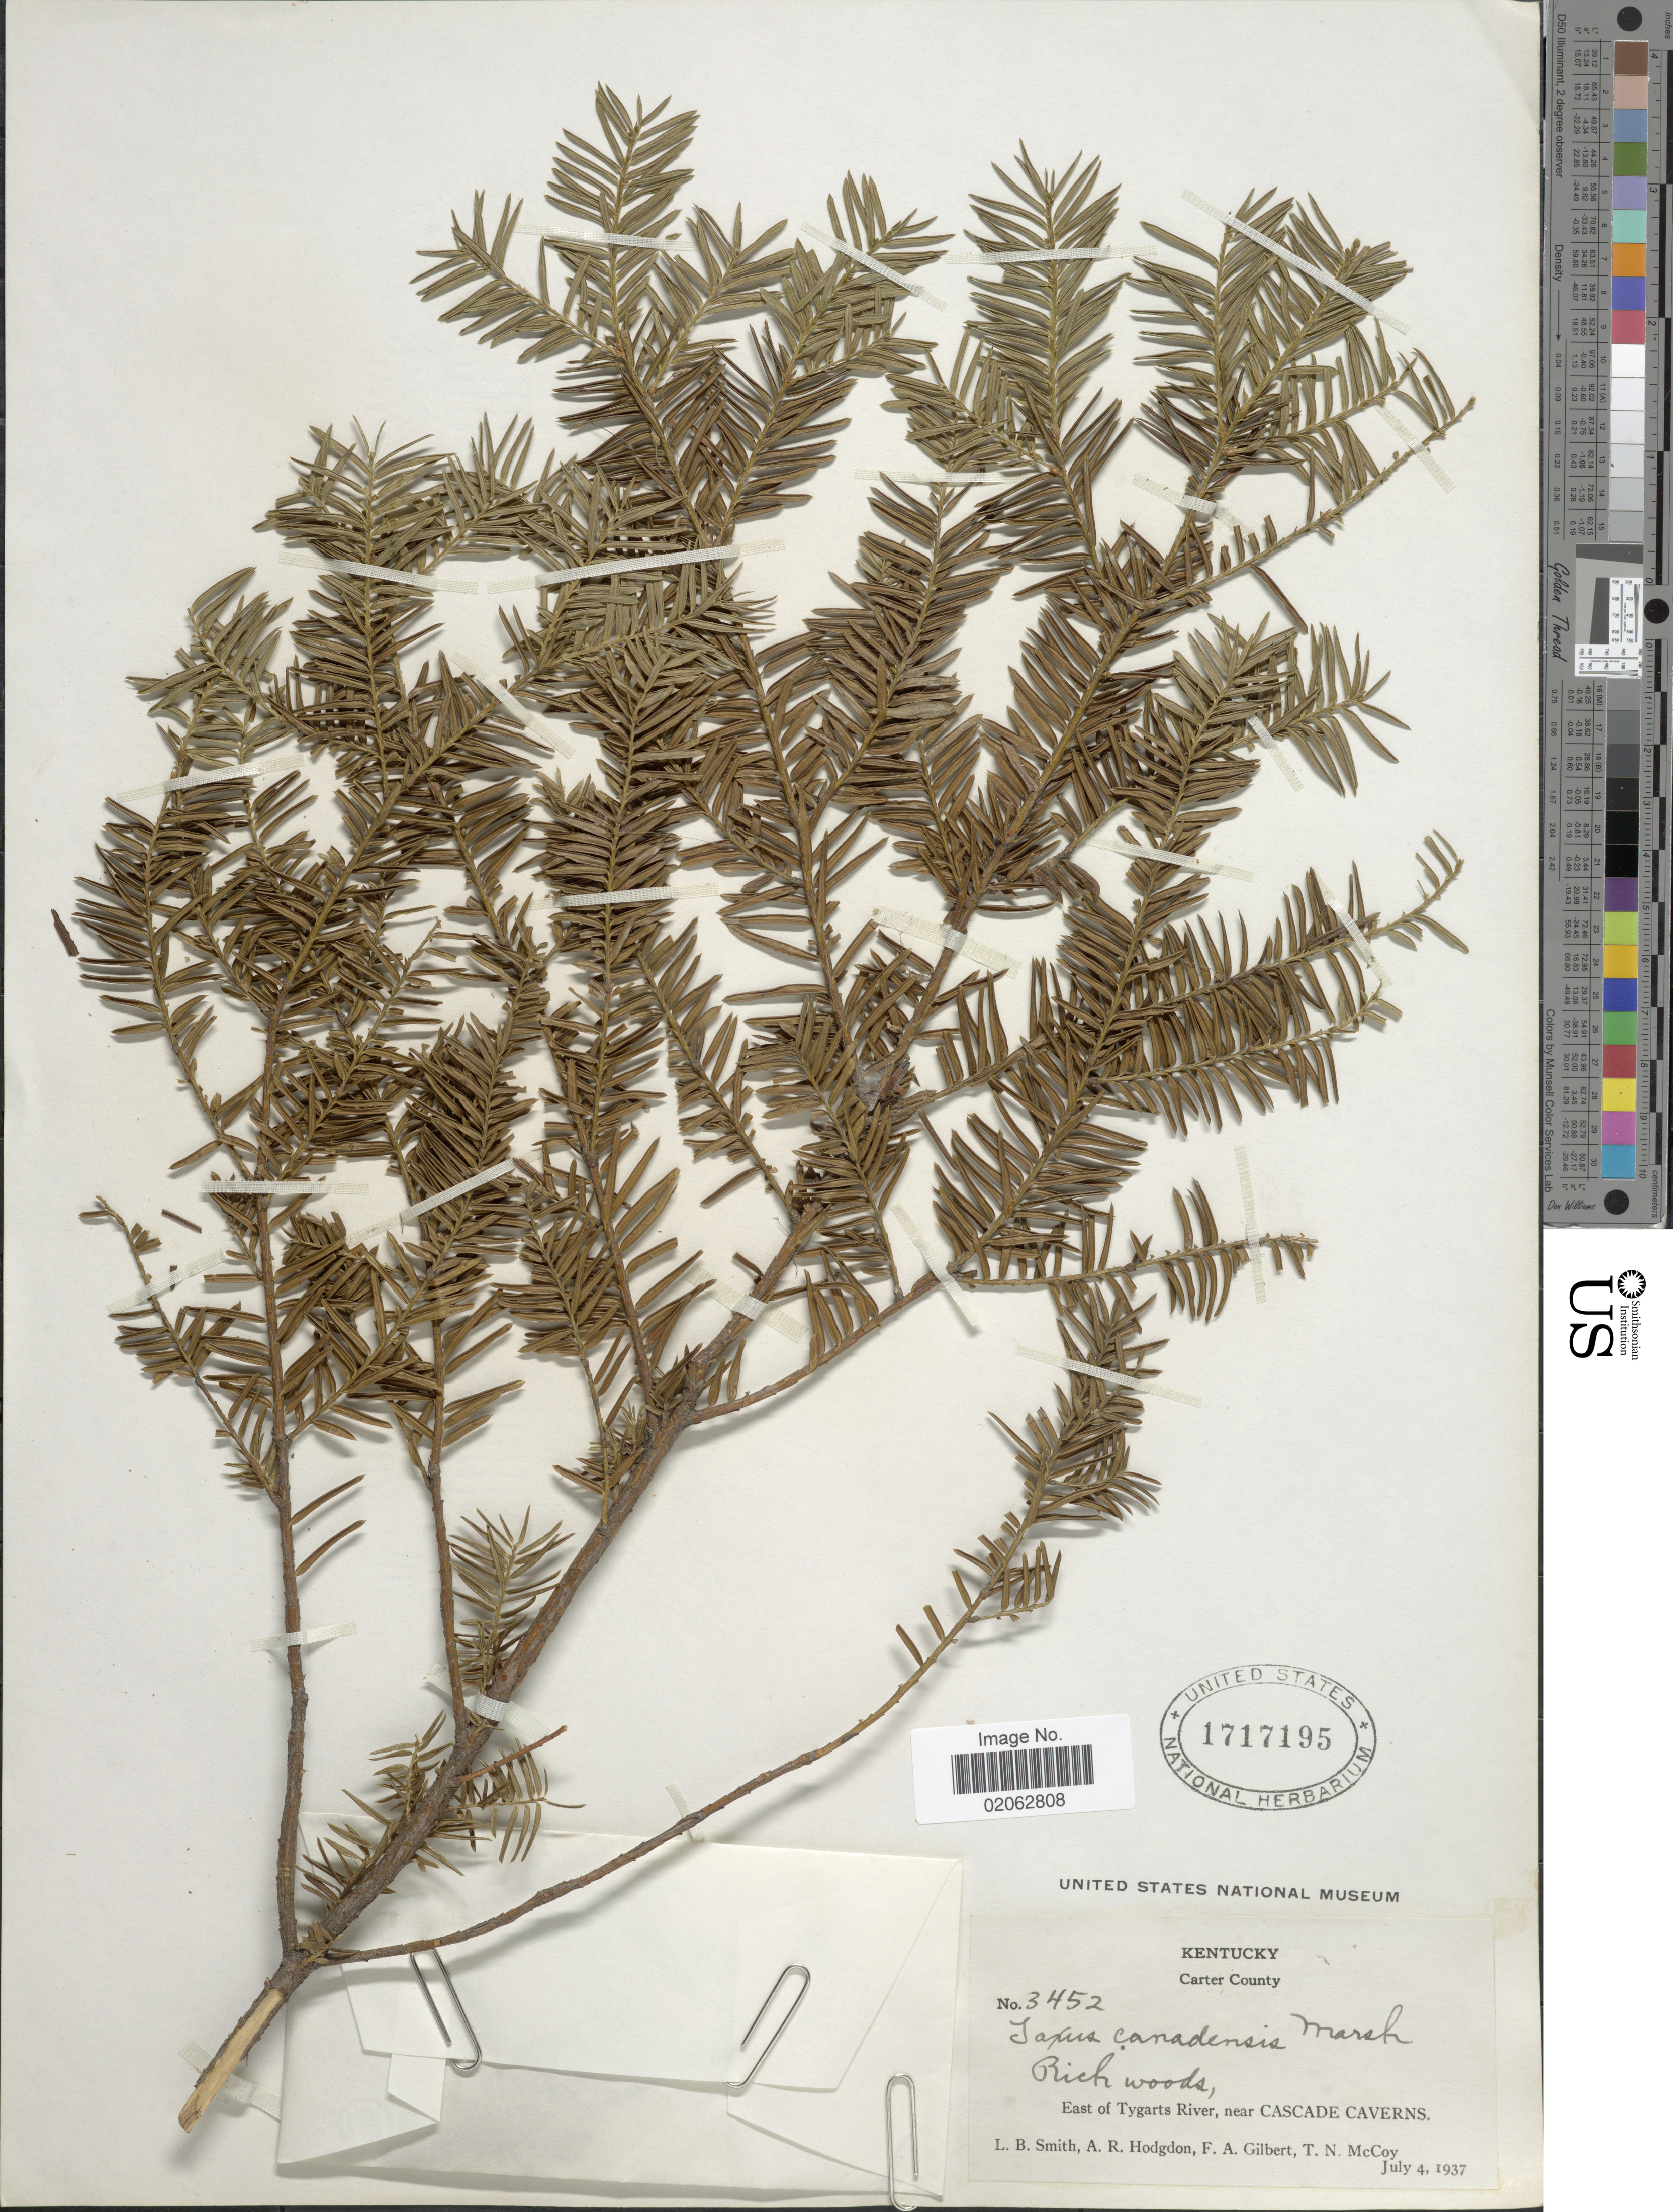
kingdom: Plantae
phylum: Tracheophyta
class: Pinopsida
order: Pinales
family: Taxaceae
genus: Taxus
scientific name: Taxus canadensis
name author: Marshall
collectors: L. Smith, A. R. Hodgdon, F. A. Gilbert & T. N. McCoy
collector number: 3452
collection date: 1937-07-04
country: United States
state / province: Kentucky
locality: Carter County, East of Tygarts River, near Cascade Caverns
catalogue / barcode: US 1717195